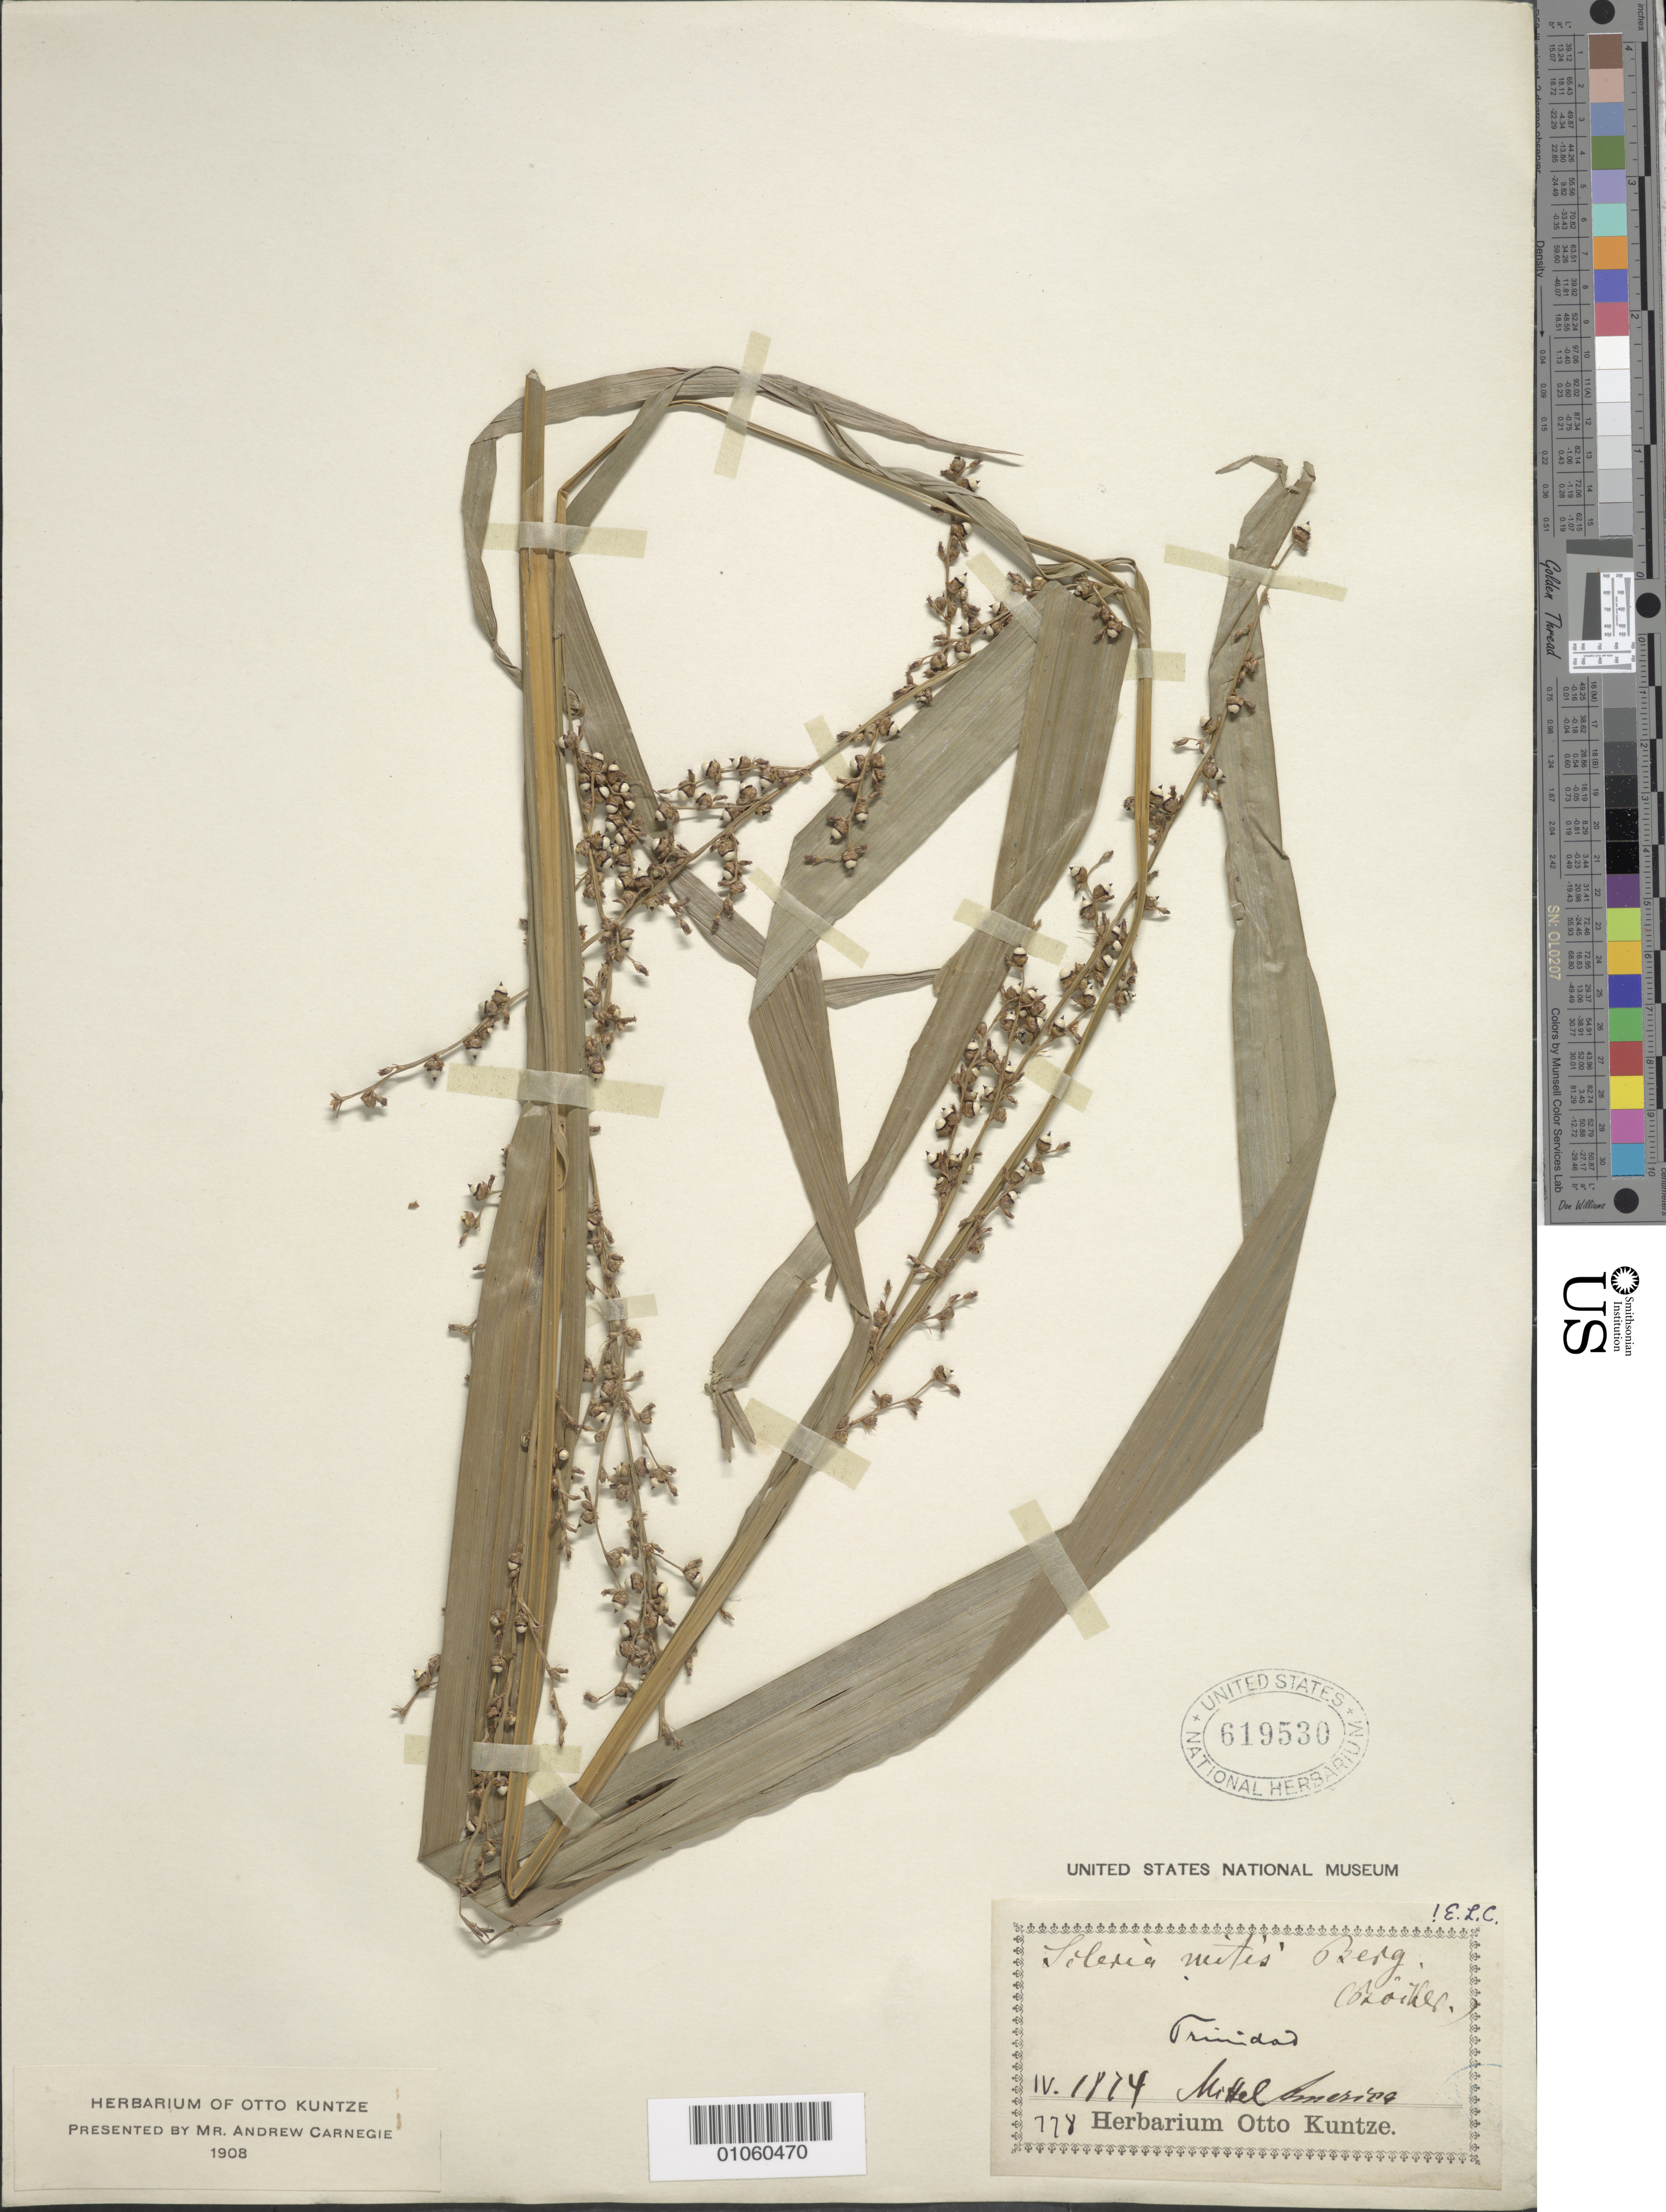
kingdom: Plantae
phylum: Tracheophyta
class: Liliopsida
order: Poales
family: Cyperaceae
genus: Scleria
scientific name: Scleria mitis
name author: P.J. Bergius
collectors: C.E.O. Kuntze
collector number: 778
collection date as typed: Apr 1874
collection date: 1874-04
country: Trinidad and Tobago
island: Trinidad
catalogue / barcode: US 619530